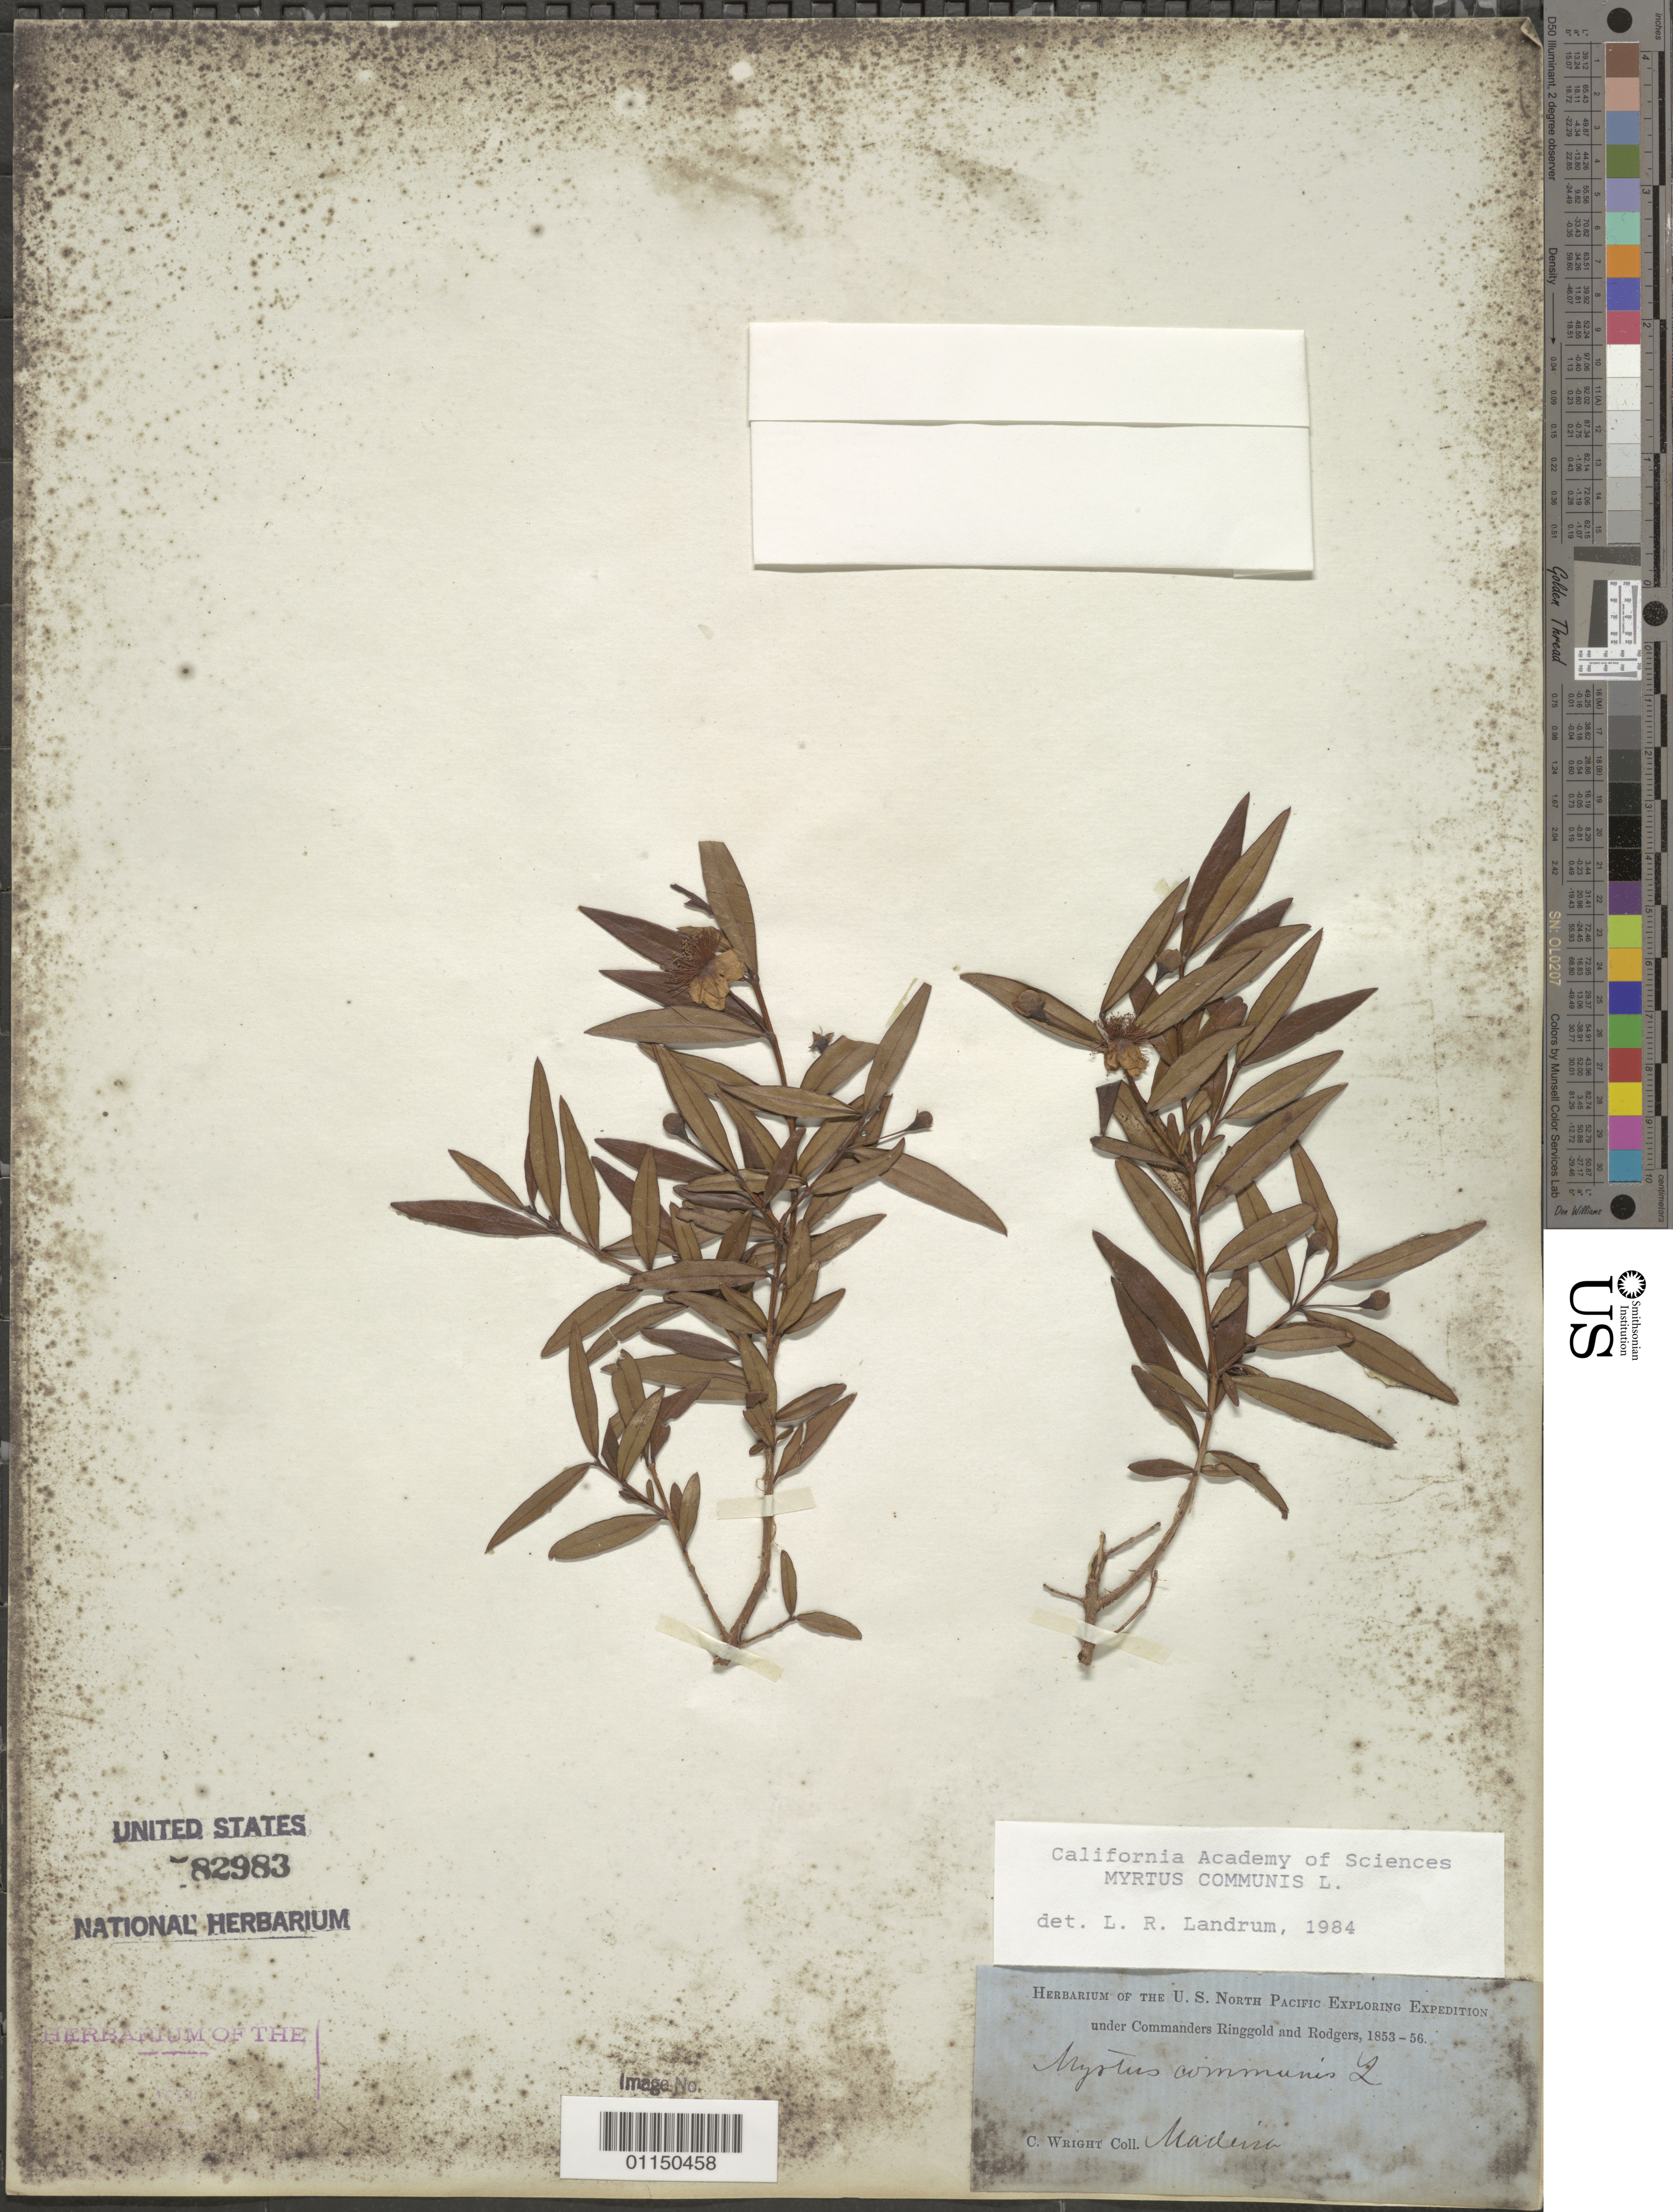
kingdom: Plantae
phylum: Tracheophyta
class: Magnoliopsida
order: Myrtales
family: Myrtaceae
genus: Myrtus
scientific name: Myrtus communis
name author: L.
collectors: C. Wright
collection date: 1853/1856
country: Portugal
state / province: Madeira (Aut. Reg.)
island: Madeira Is.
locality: Madeira.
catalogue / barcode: US 82983